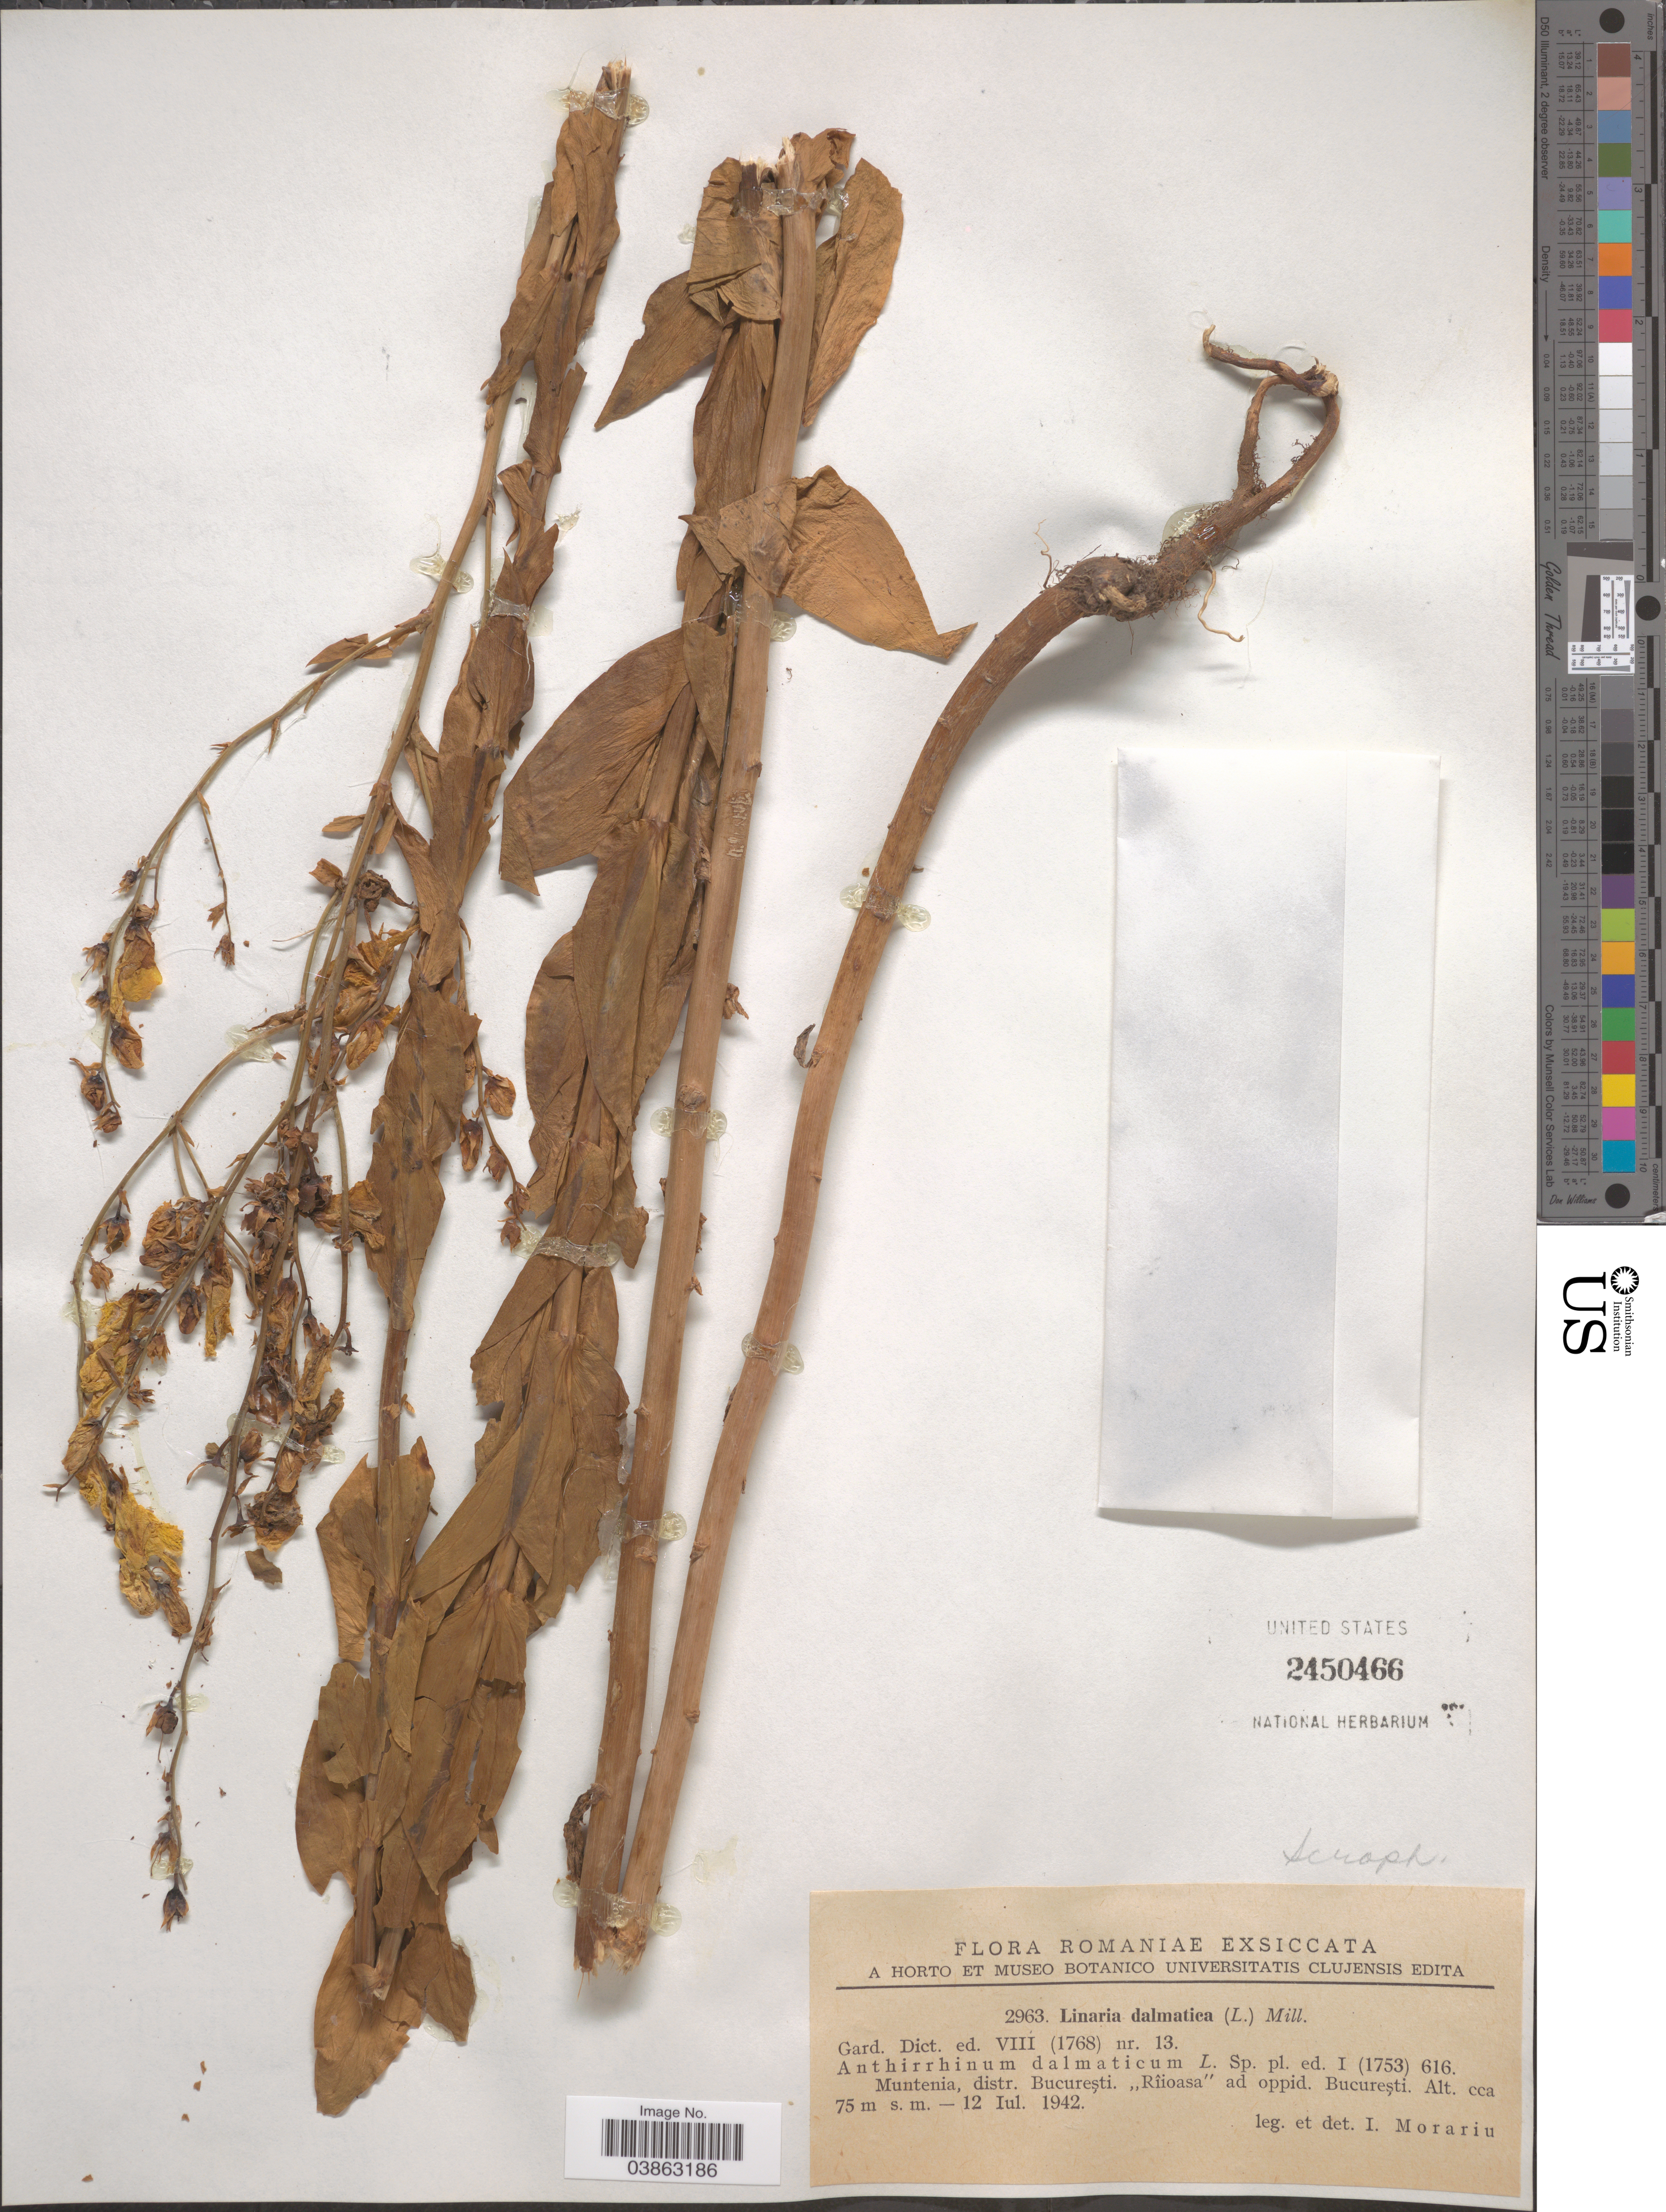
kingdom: Plantae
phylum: Tracheophyta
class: Magnoliopsida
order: Lamiales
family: Plantaginaceae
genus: Linaria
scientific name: Linaria dalmatica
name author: (L.) Mill.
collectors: I. Morariu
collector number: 2963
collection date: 1942-07-12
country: Romania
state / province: Bucuresti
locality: Muntenia, distr. Bucureşti. "Rîiosa" ad oppid. Bucureşti.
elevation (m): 75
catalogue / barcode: US 2450466